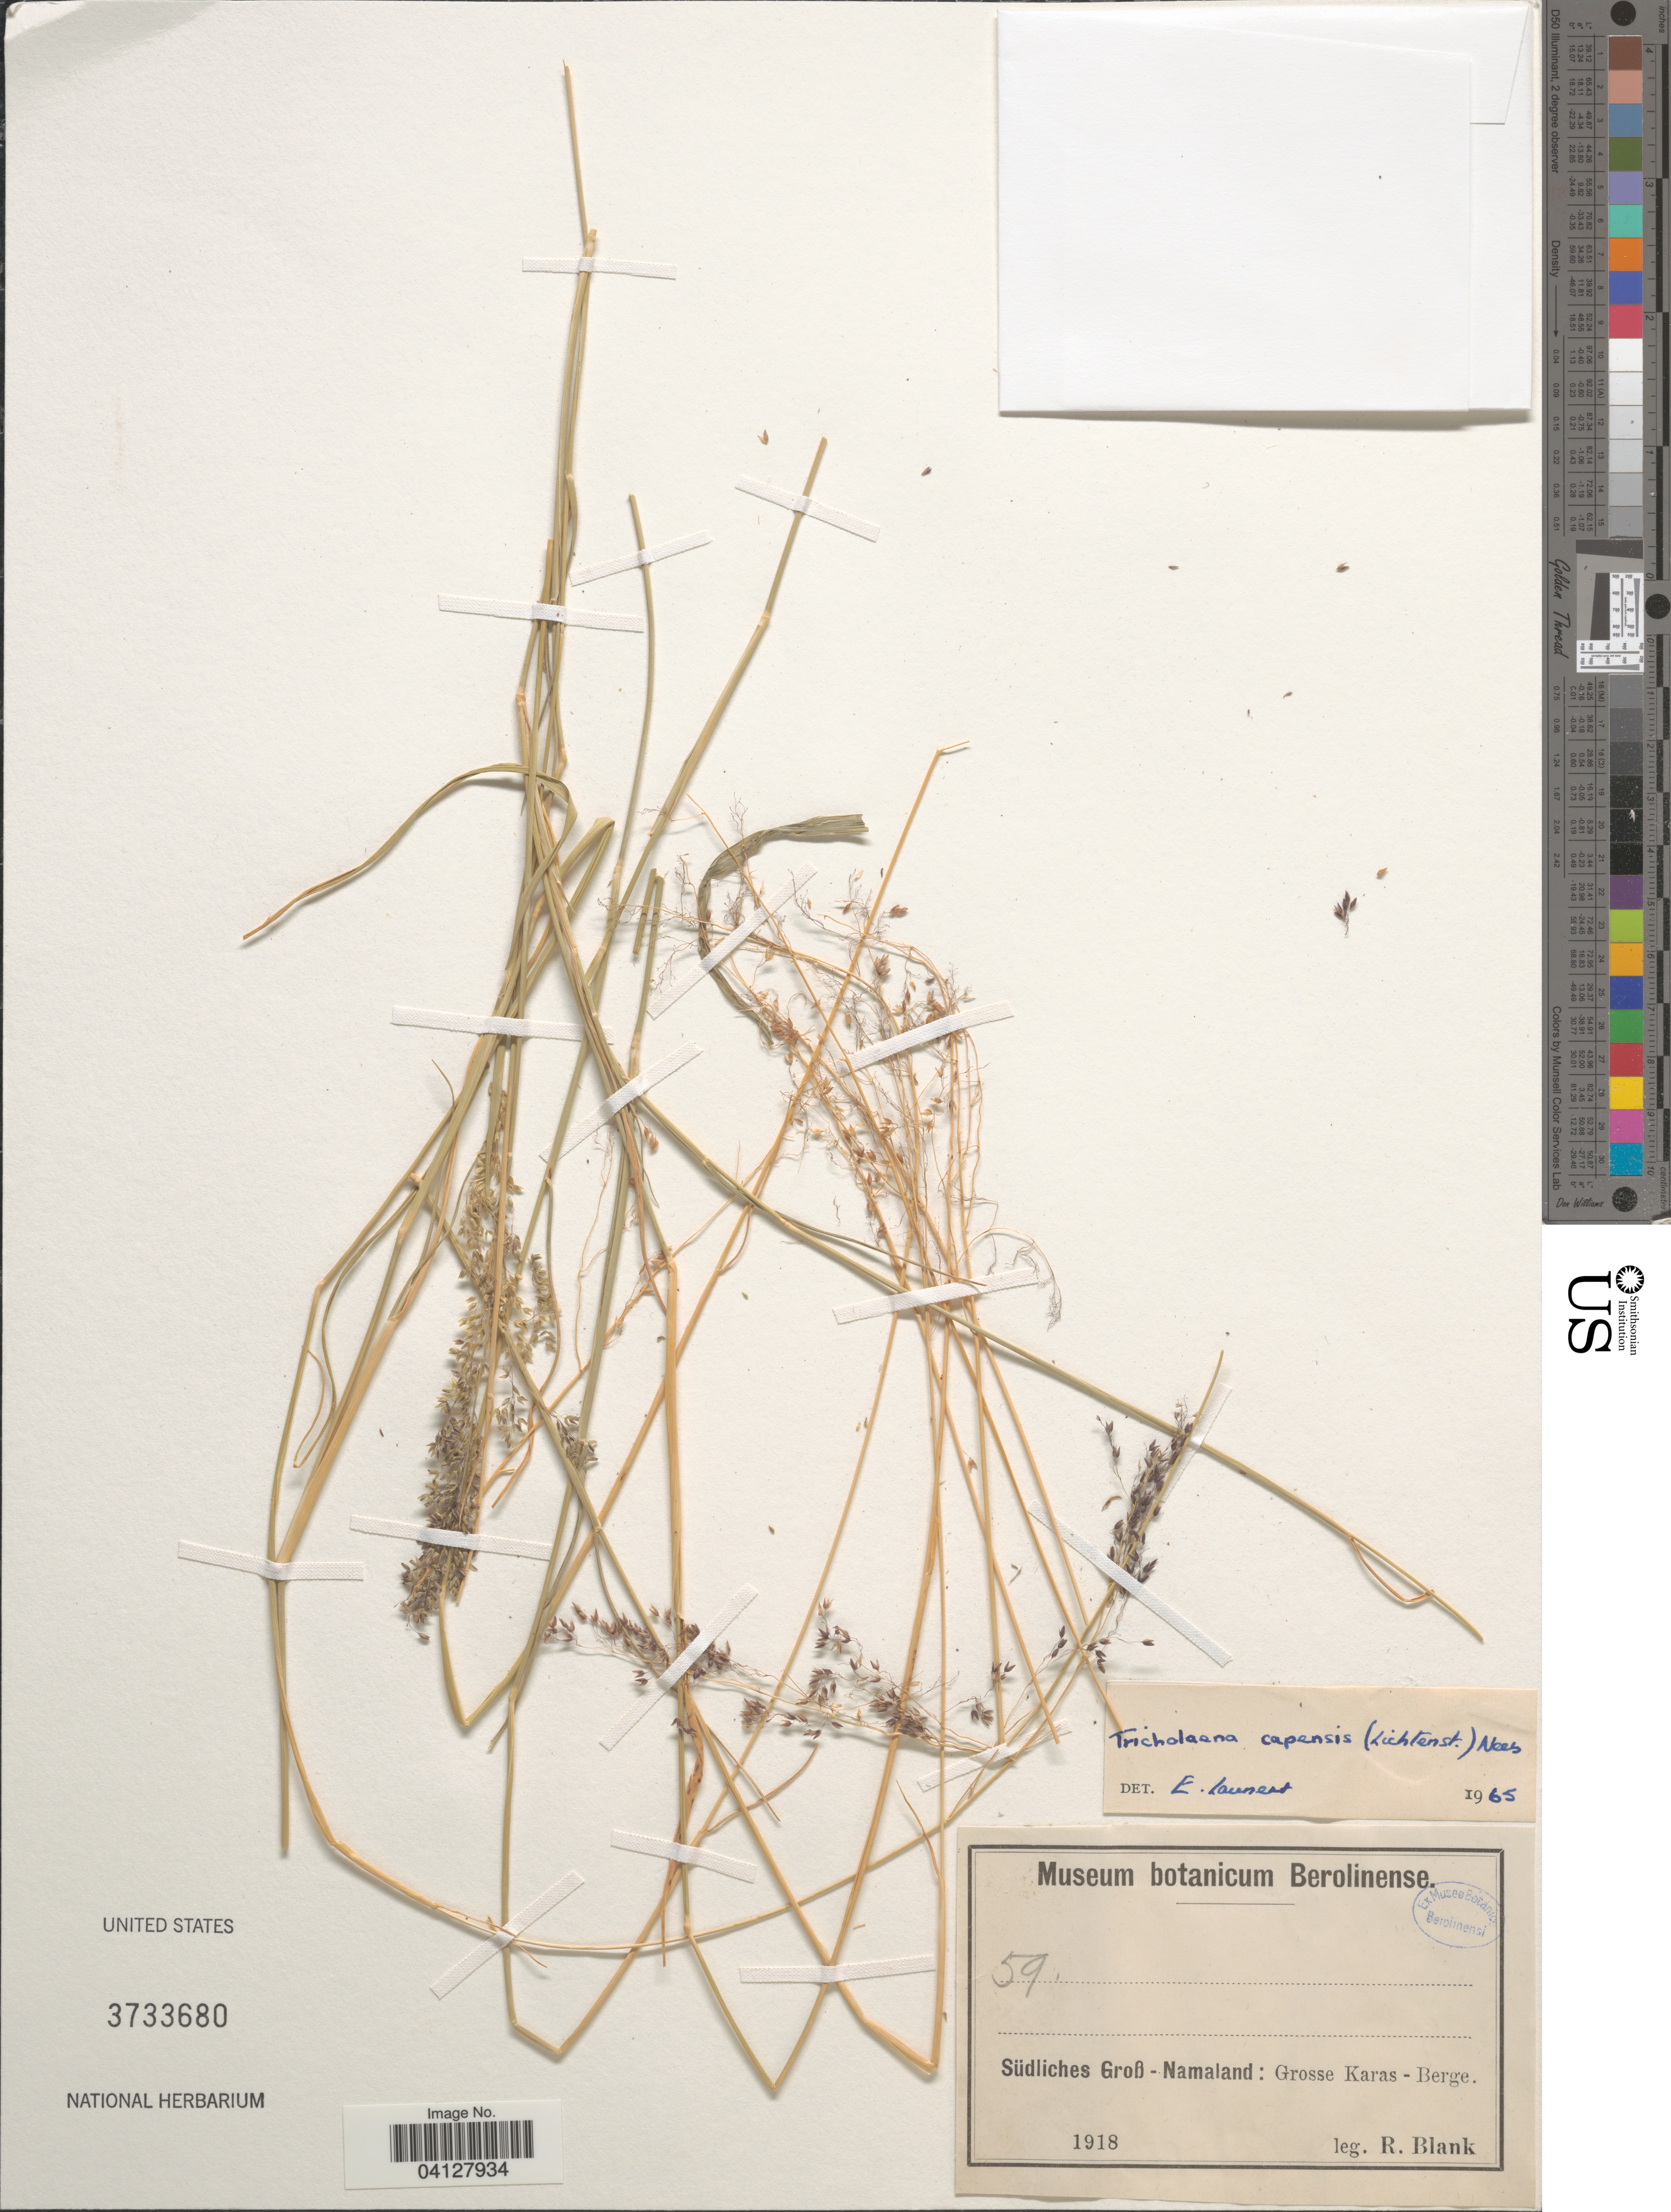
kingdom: Plantae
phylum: Tracheophyta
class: Liliopsida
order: Poales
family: Poaceae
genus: Tricholaena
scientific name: Tricholaena capensis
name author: (Licht. ex Roem. & Schult.) Nees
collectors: R. Blank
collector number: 59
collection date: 1918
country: Namibia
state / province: Karas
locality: Südliches Groß-Namaland: Grosse Karas-Berge.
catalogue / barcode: US 3733680